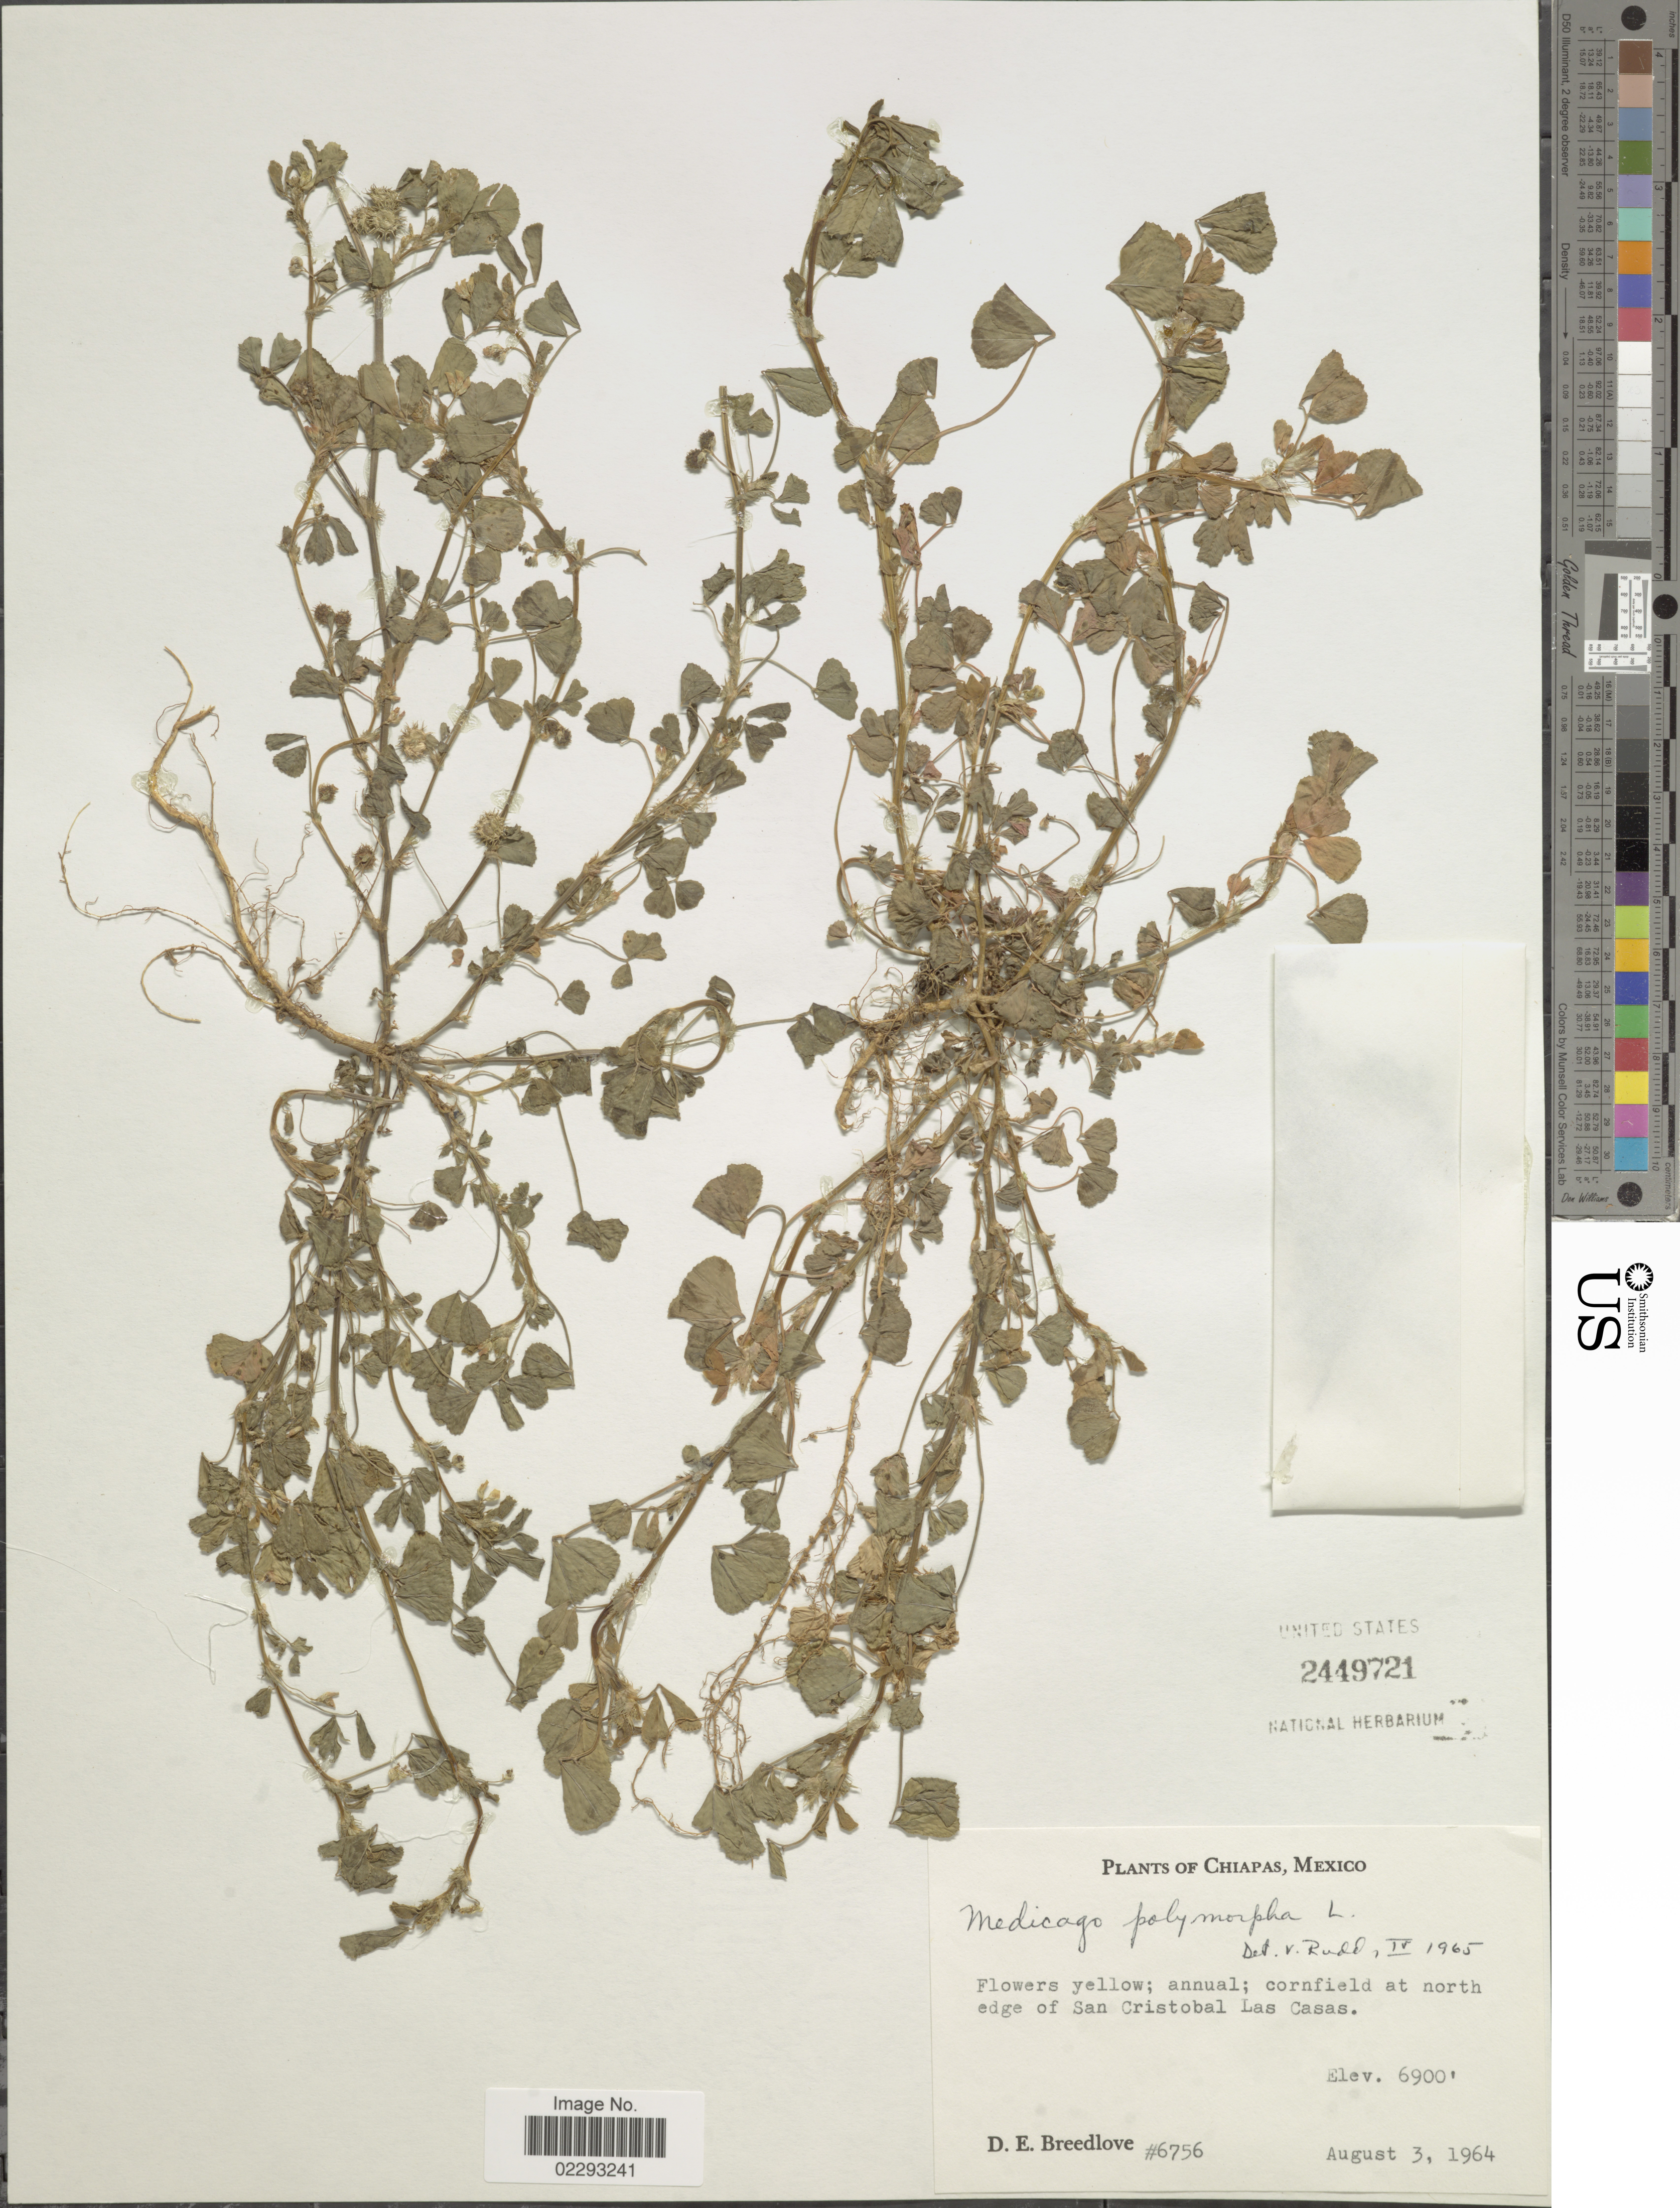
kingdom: Plantae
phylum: Tracheophyta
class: Magnoliopsida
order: Fabales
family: Fabaceae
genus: Medicago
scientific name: Medicago polymorpha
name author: L.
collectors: D. E. Breedlove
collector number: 6756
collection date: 1964-08-03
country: Mexico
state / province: Chiapas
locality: Cornfield at north edge of San Cristobal Las Casas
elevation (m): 2103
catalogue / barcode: US 2449721